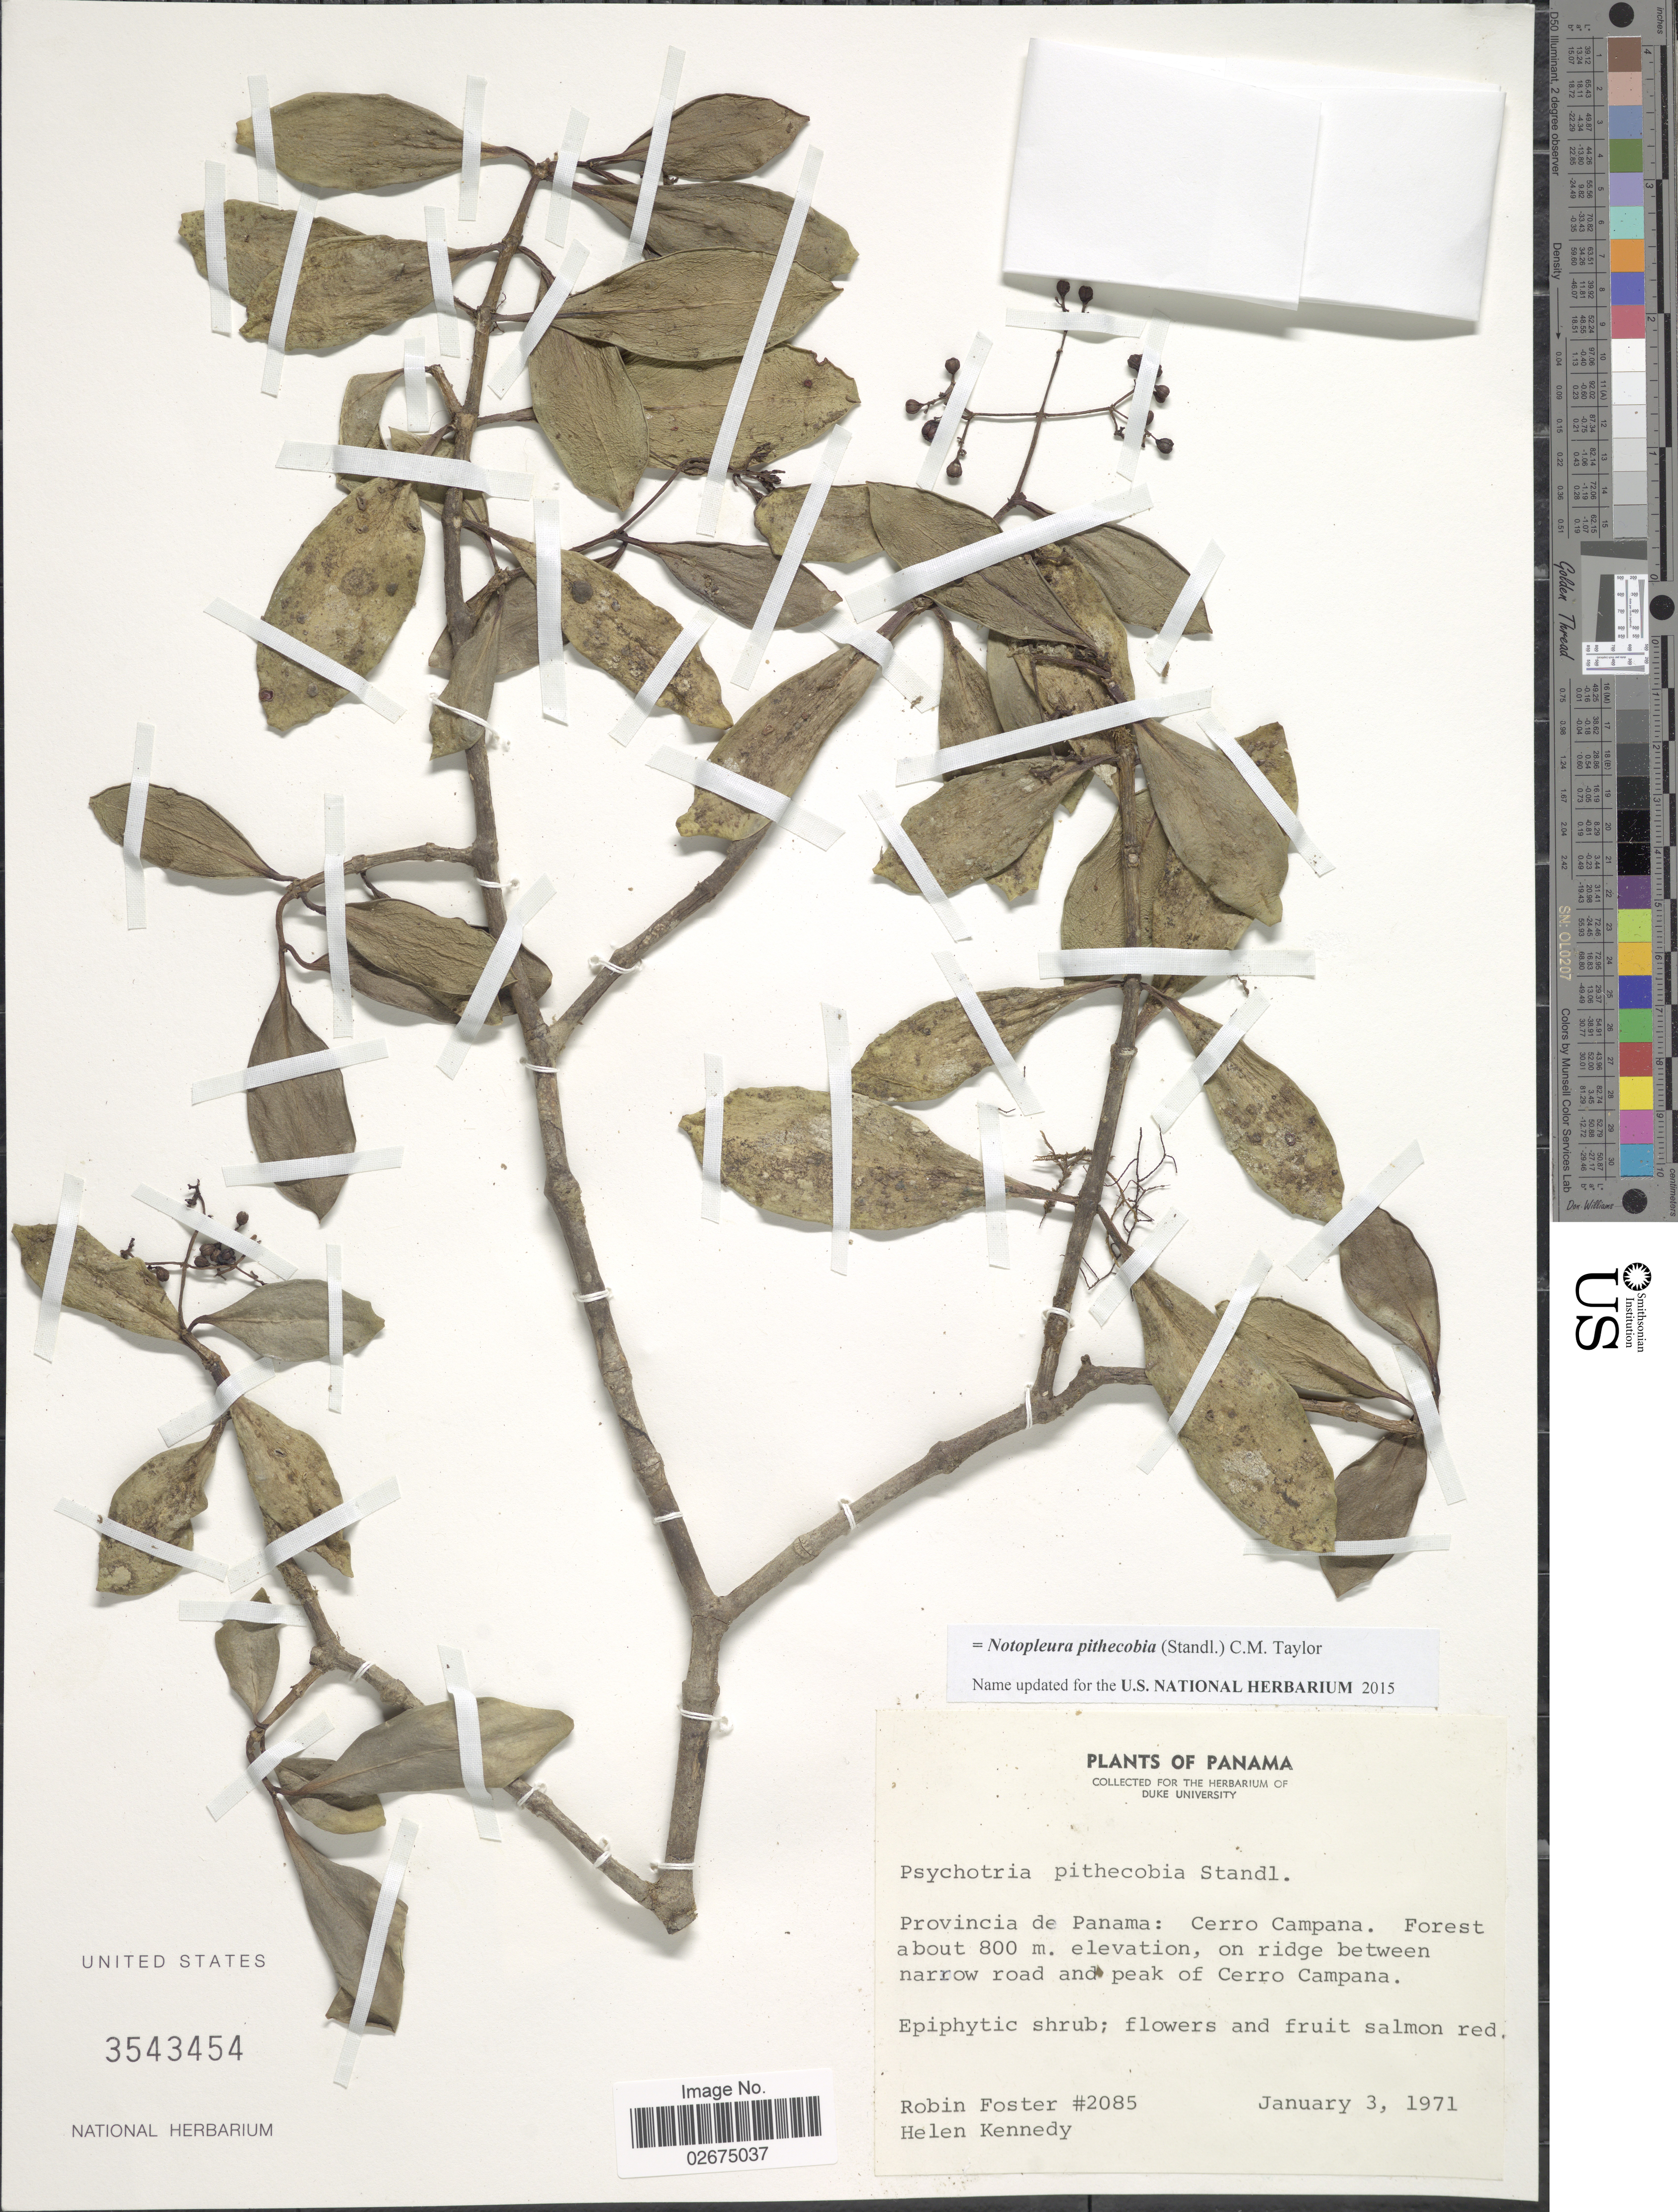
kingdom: Plantae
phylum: Tracheophyta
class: Magnoliopsida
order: Gentianales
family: Rubiaceae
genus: Notopleura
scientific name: Notopleura pithecobia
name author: (Standl.) C.M. Taylor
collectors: R. B. Foster & H. Kennedy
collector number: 2085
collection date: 1971-01-03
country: Panama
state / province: Panamá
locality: Cerro Campana. On ridge between narrow road and peak of Cerro Campana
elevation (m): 800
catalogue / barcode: US 3543454